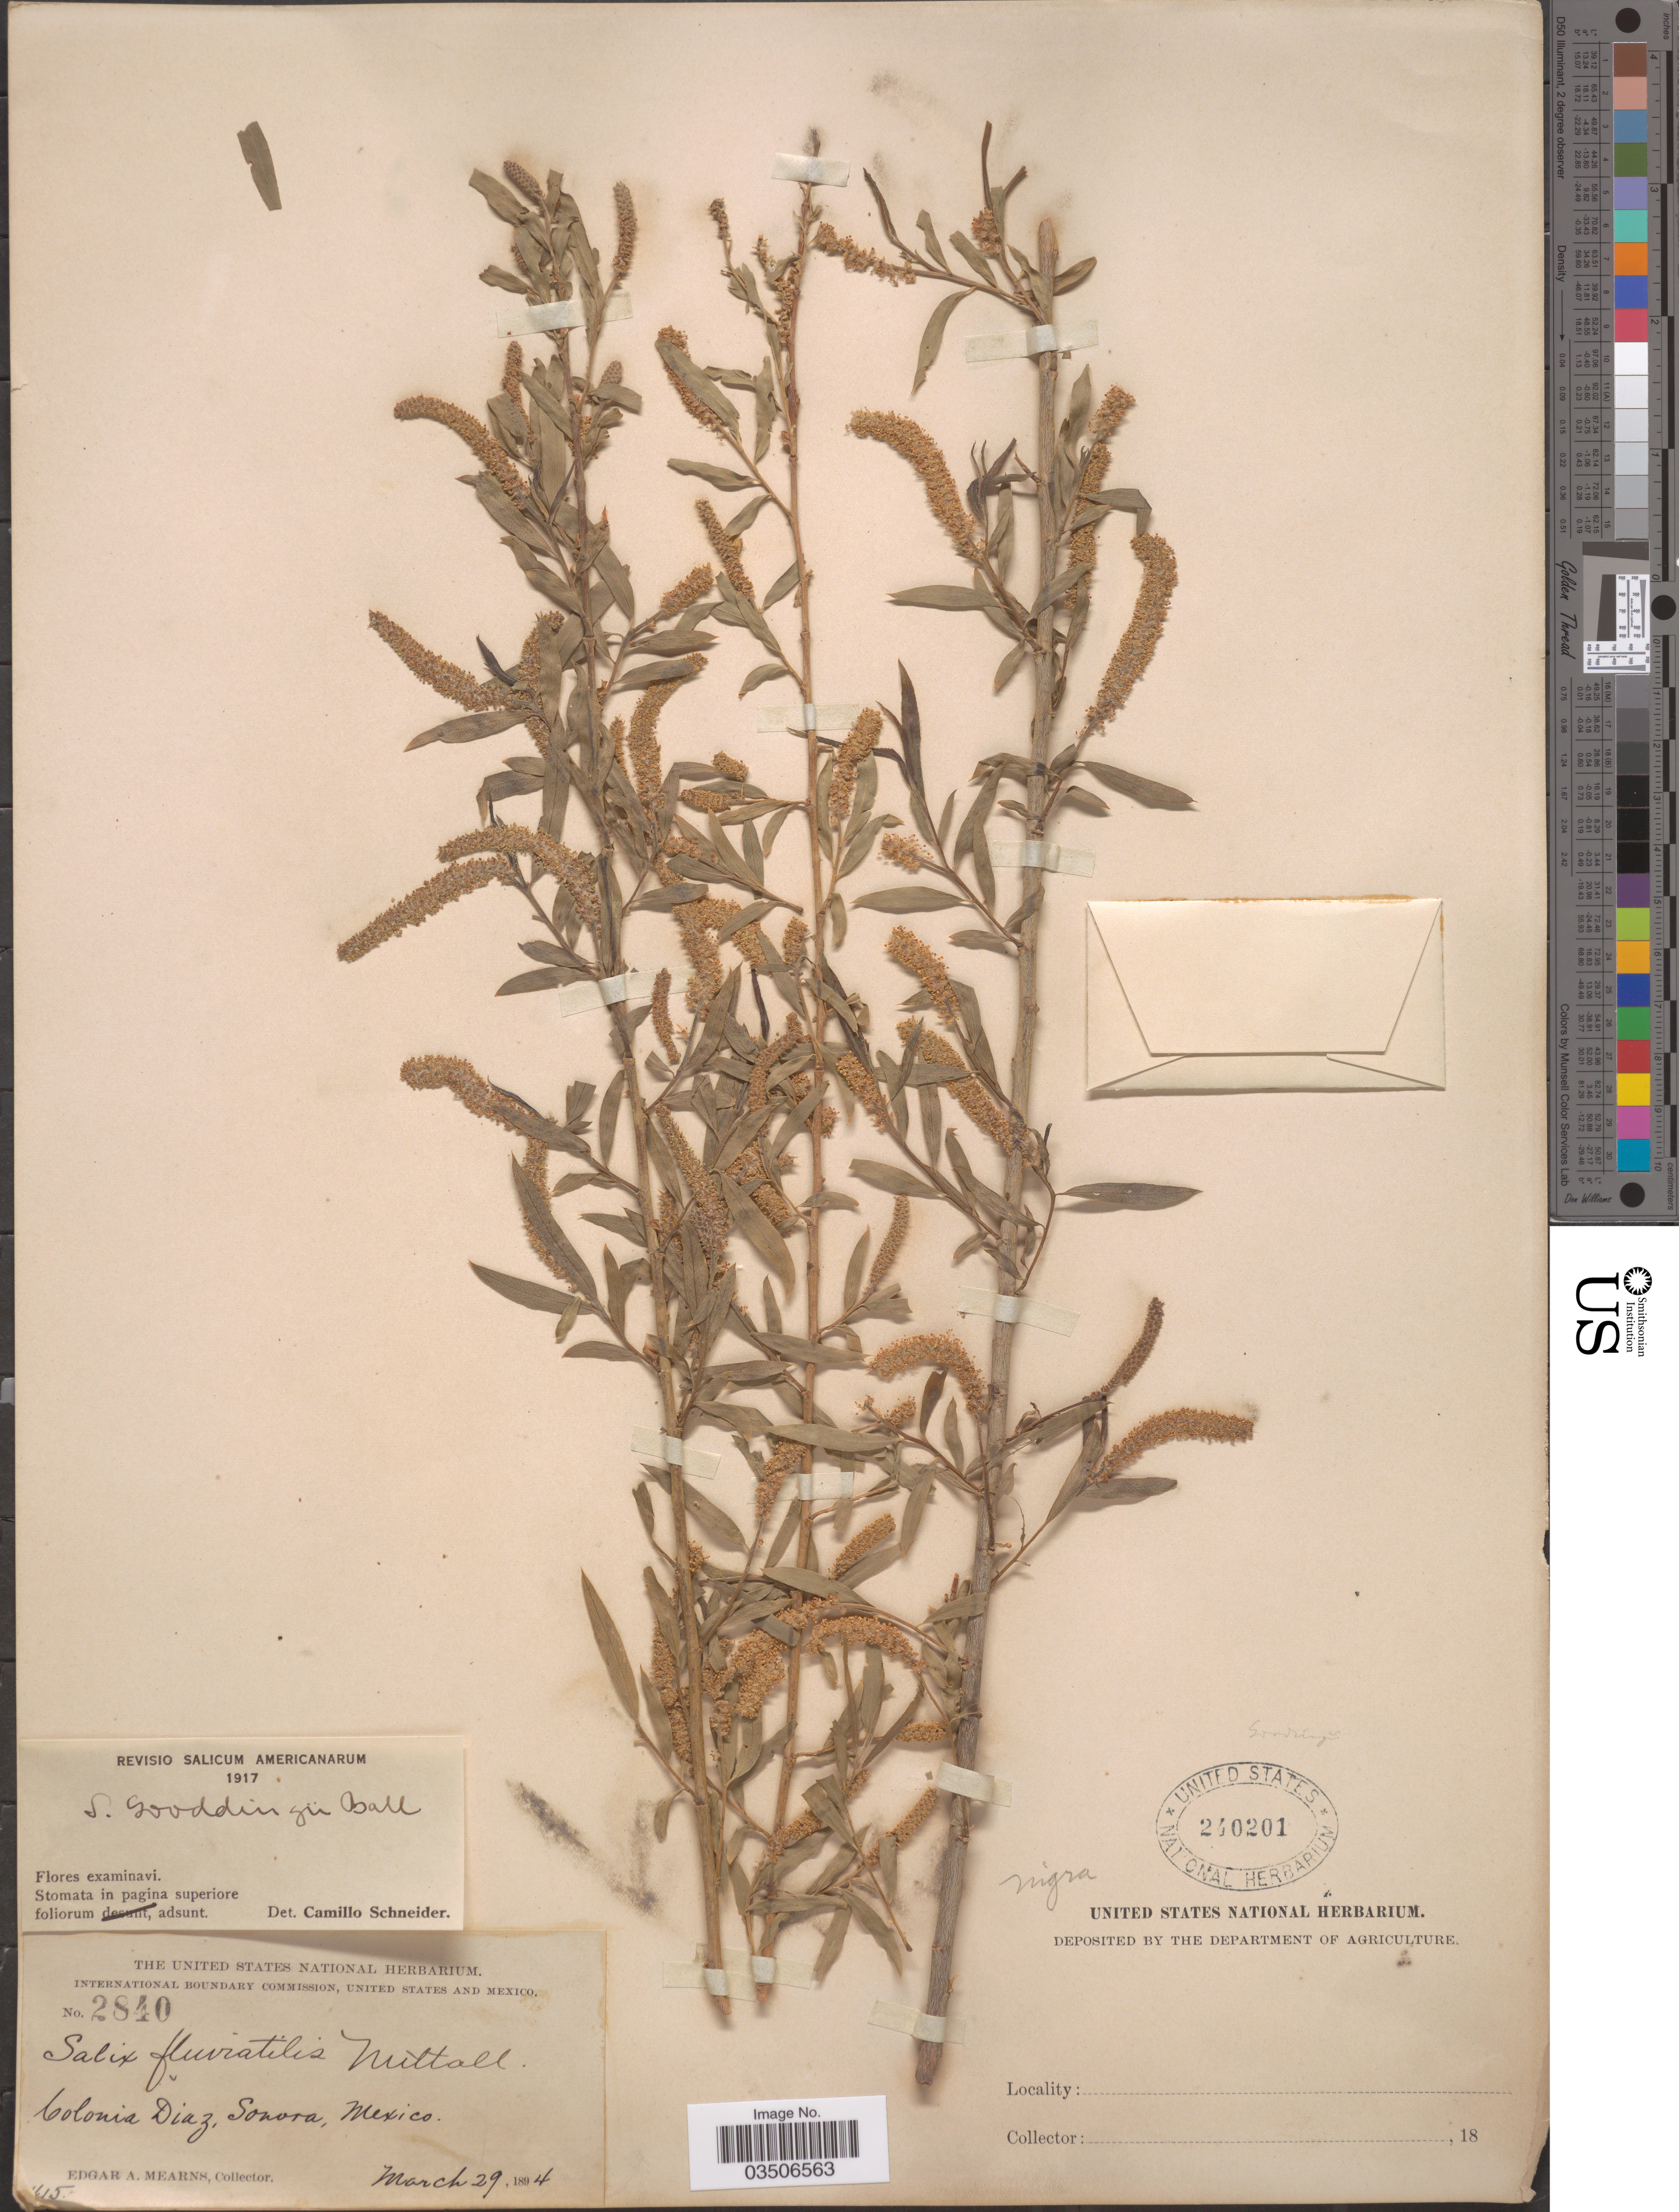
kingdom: Plantae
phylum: Tracheophyta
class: Magnoliopsida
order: Malpighiales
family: Salicaceae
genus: Salix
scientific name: Salix gooddingii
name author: C.R. Ball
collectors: E. A. Mearns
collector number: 2840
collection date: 1894-03-29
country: Mexico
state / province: Sonora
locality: Colonia Diaz.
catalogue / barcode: US 240201